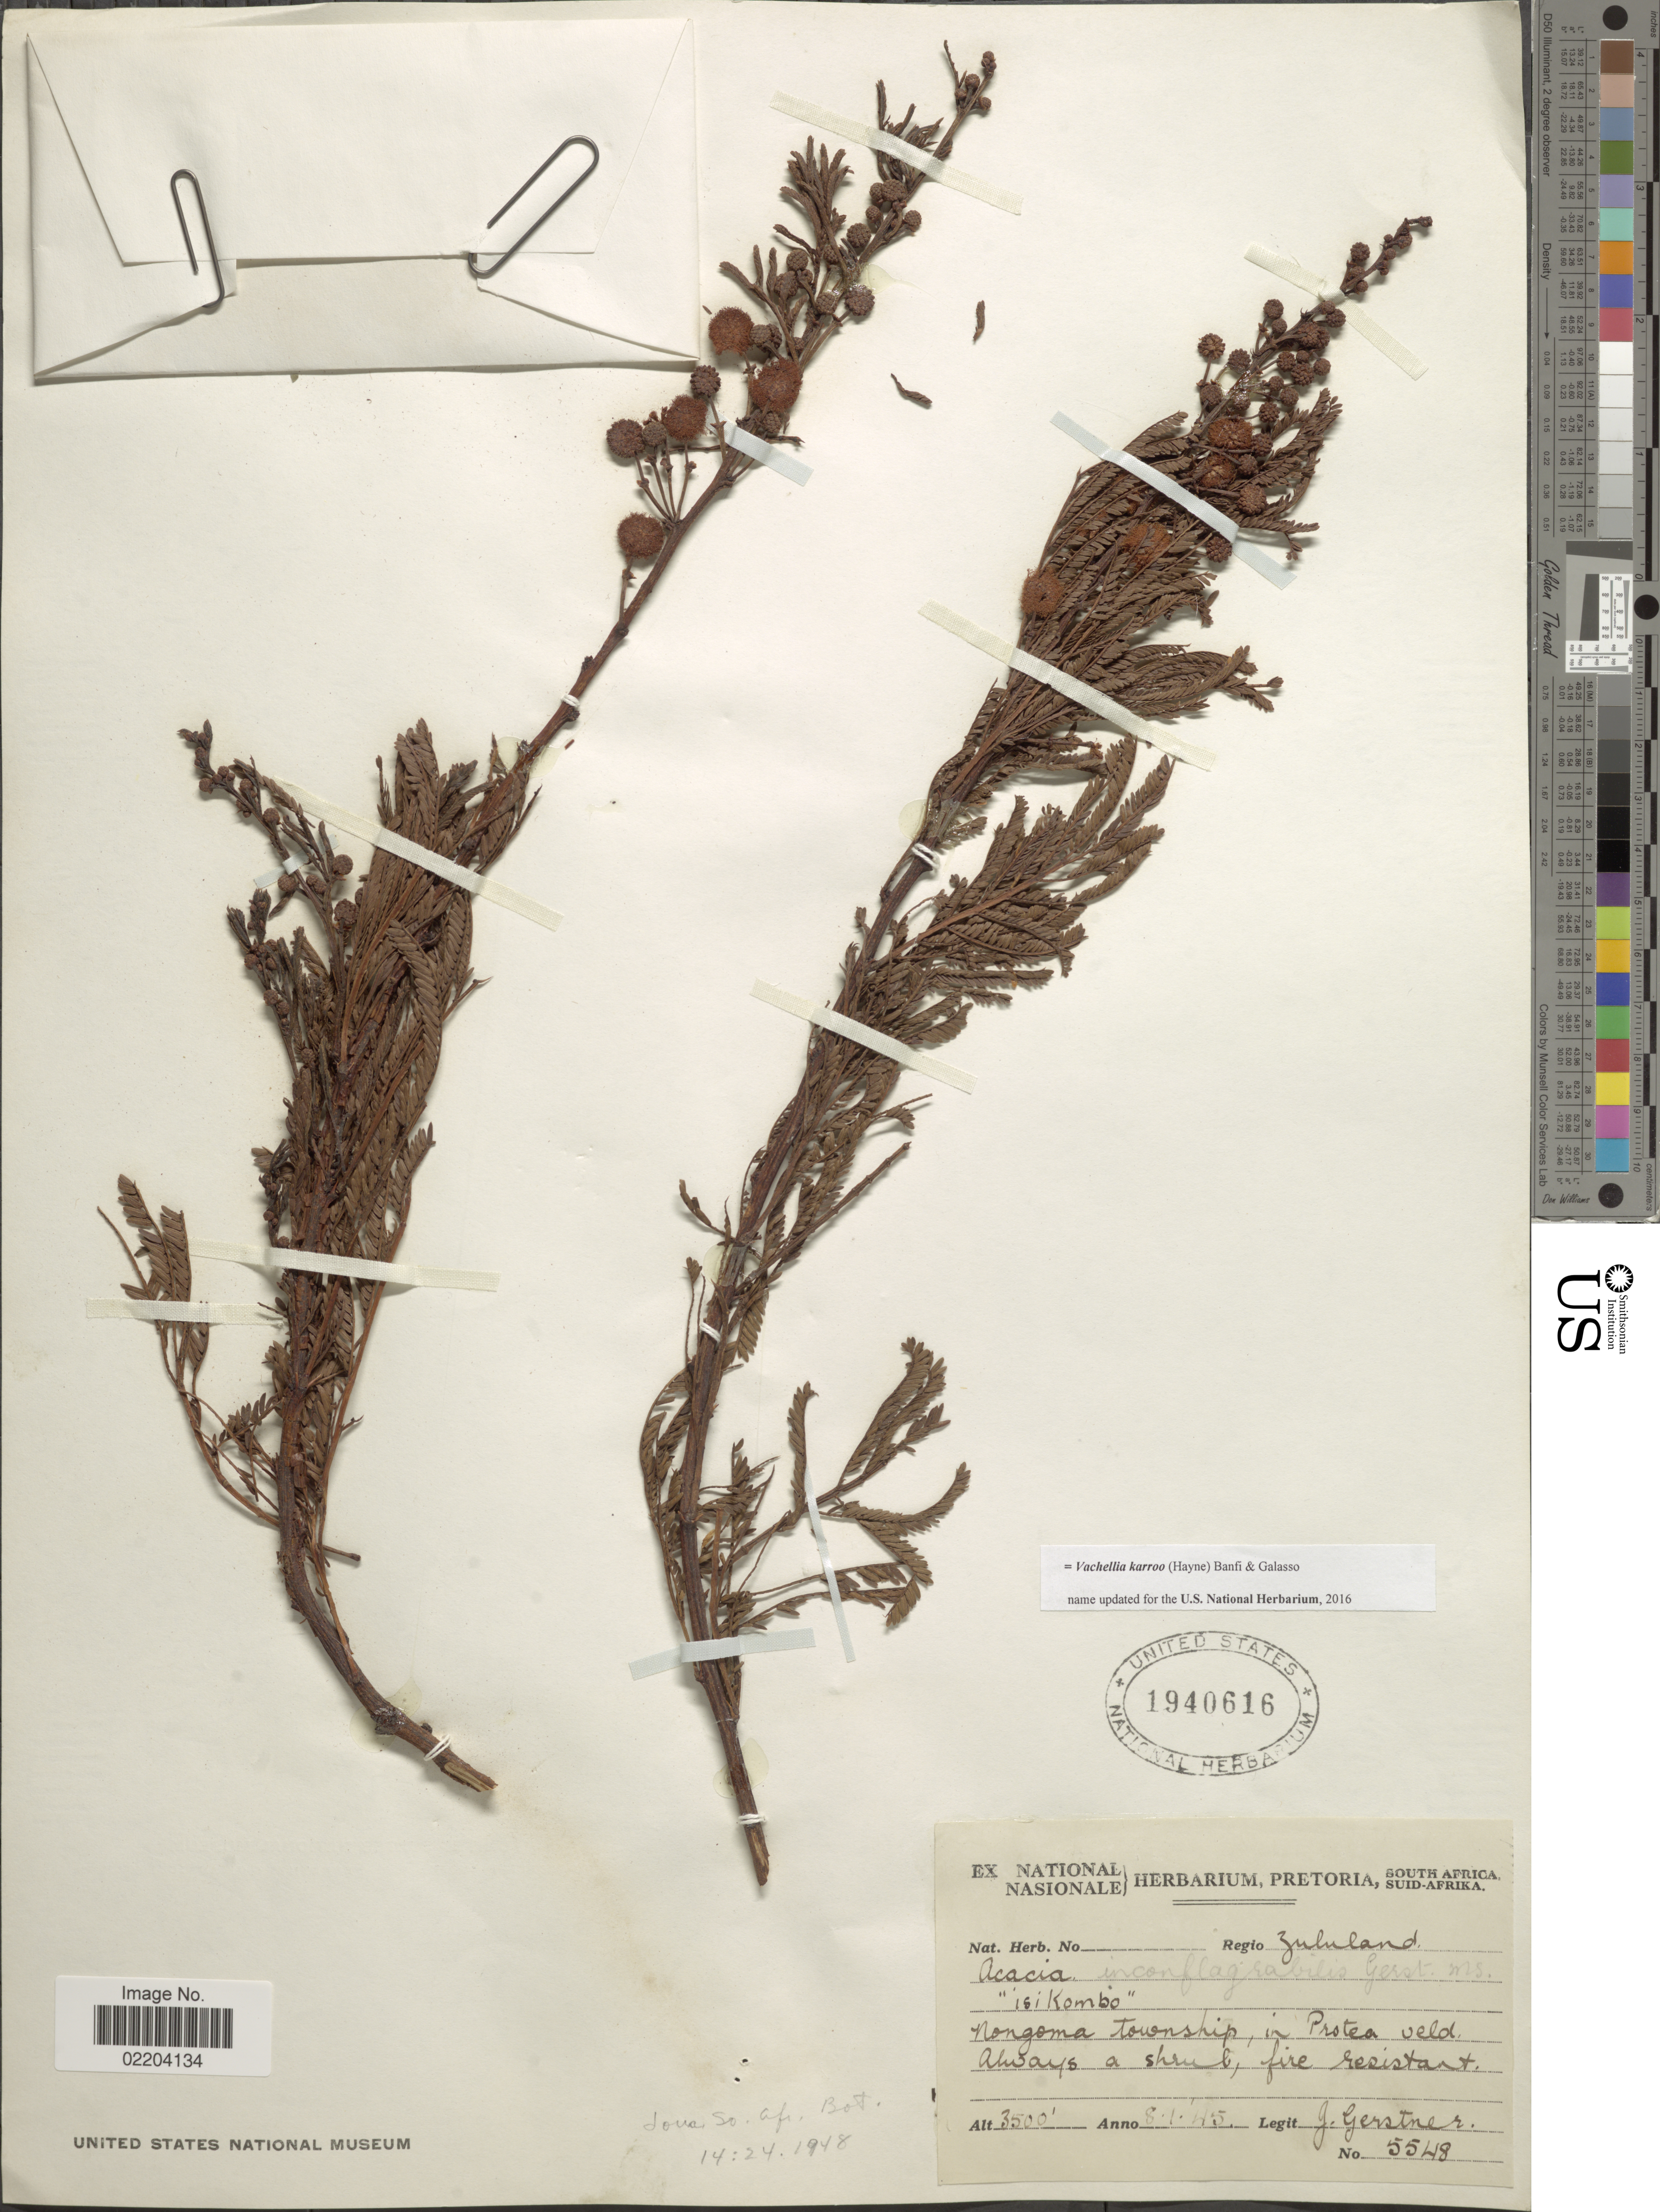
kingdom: Plantae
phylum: Tracheophyta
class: Magnoliopsida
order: Fabales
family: Fabaceae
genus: Vachellia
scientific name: Vachellia karroo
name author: (Hayne) Banfi & Galasso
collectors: J. Gerstner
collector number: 5548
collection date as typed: Transcribed d/m/y: 8/1/45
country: South Africa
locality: Regio Zululand. Nongoma township, in Protea veld.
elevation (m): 1067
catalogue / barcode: US 1940616